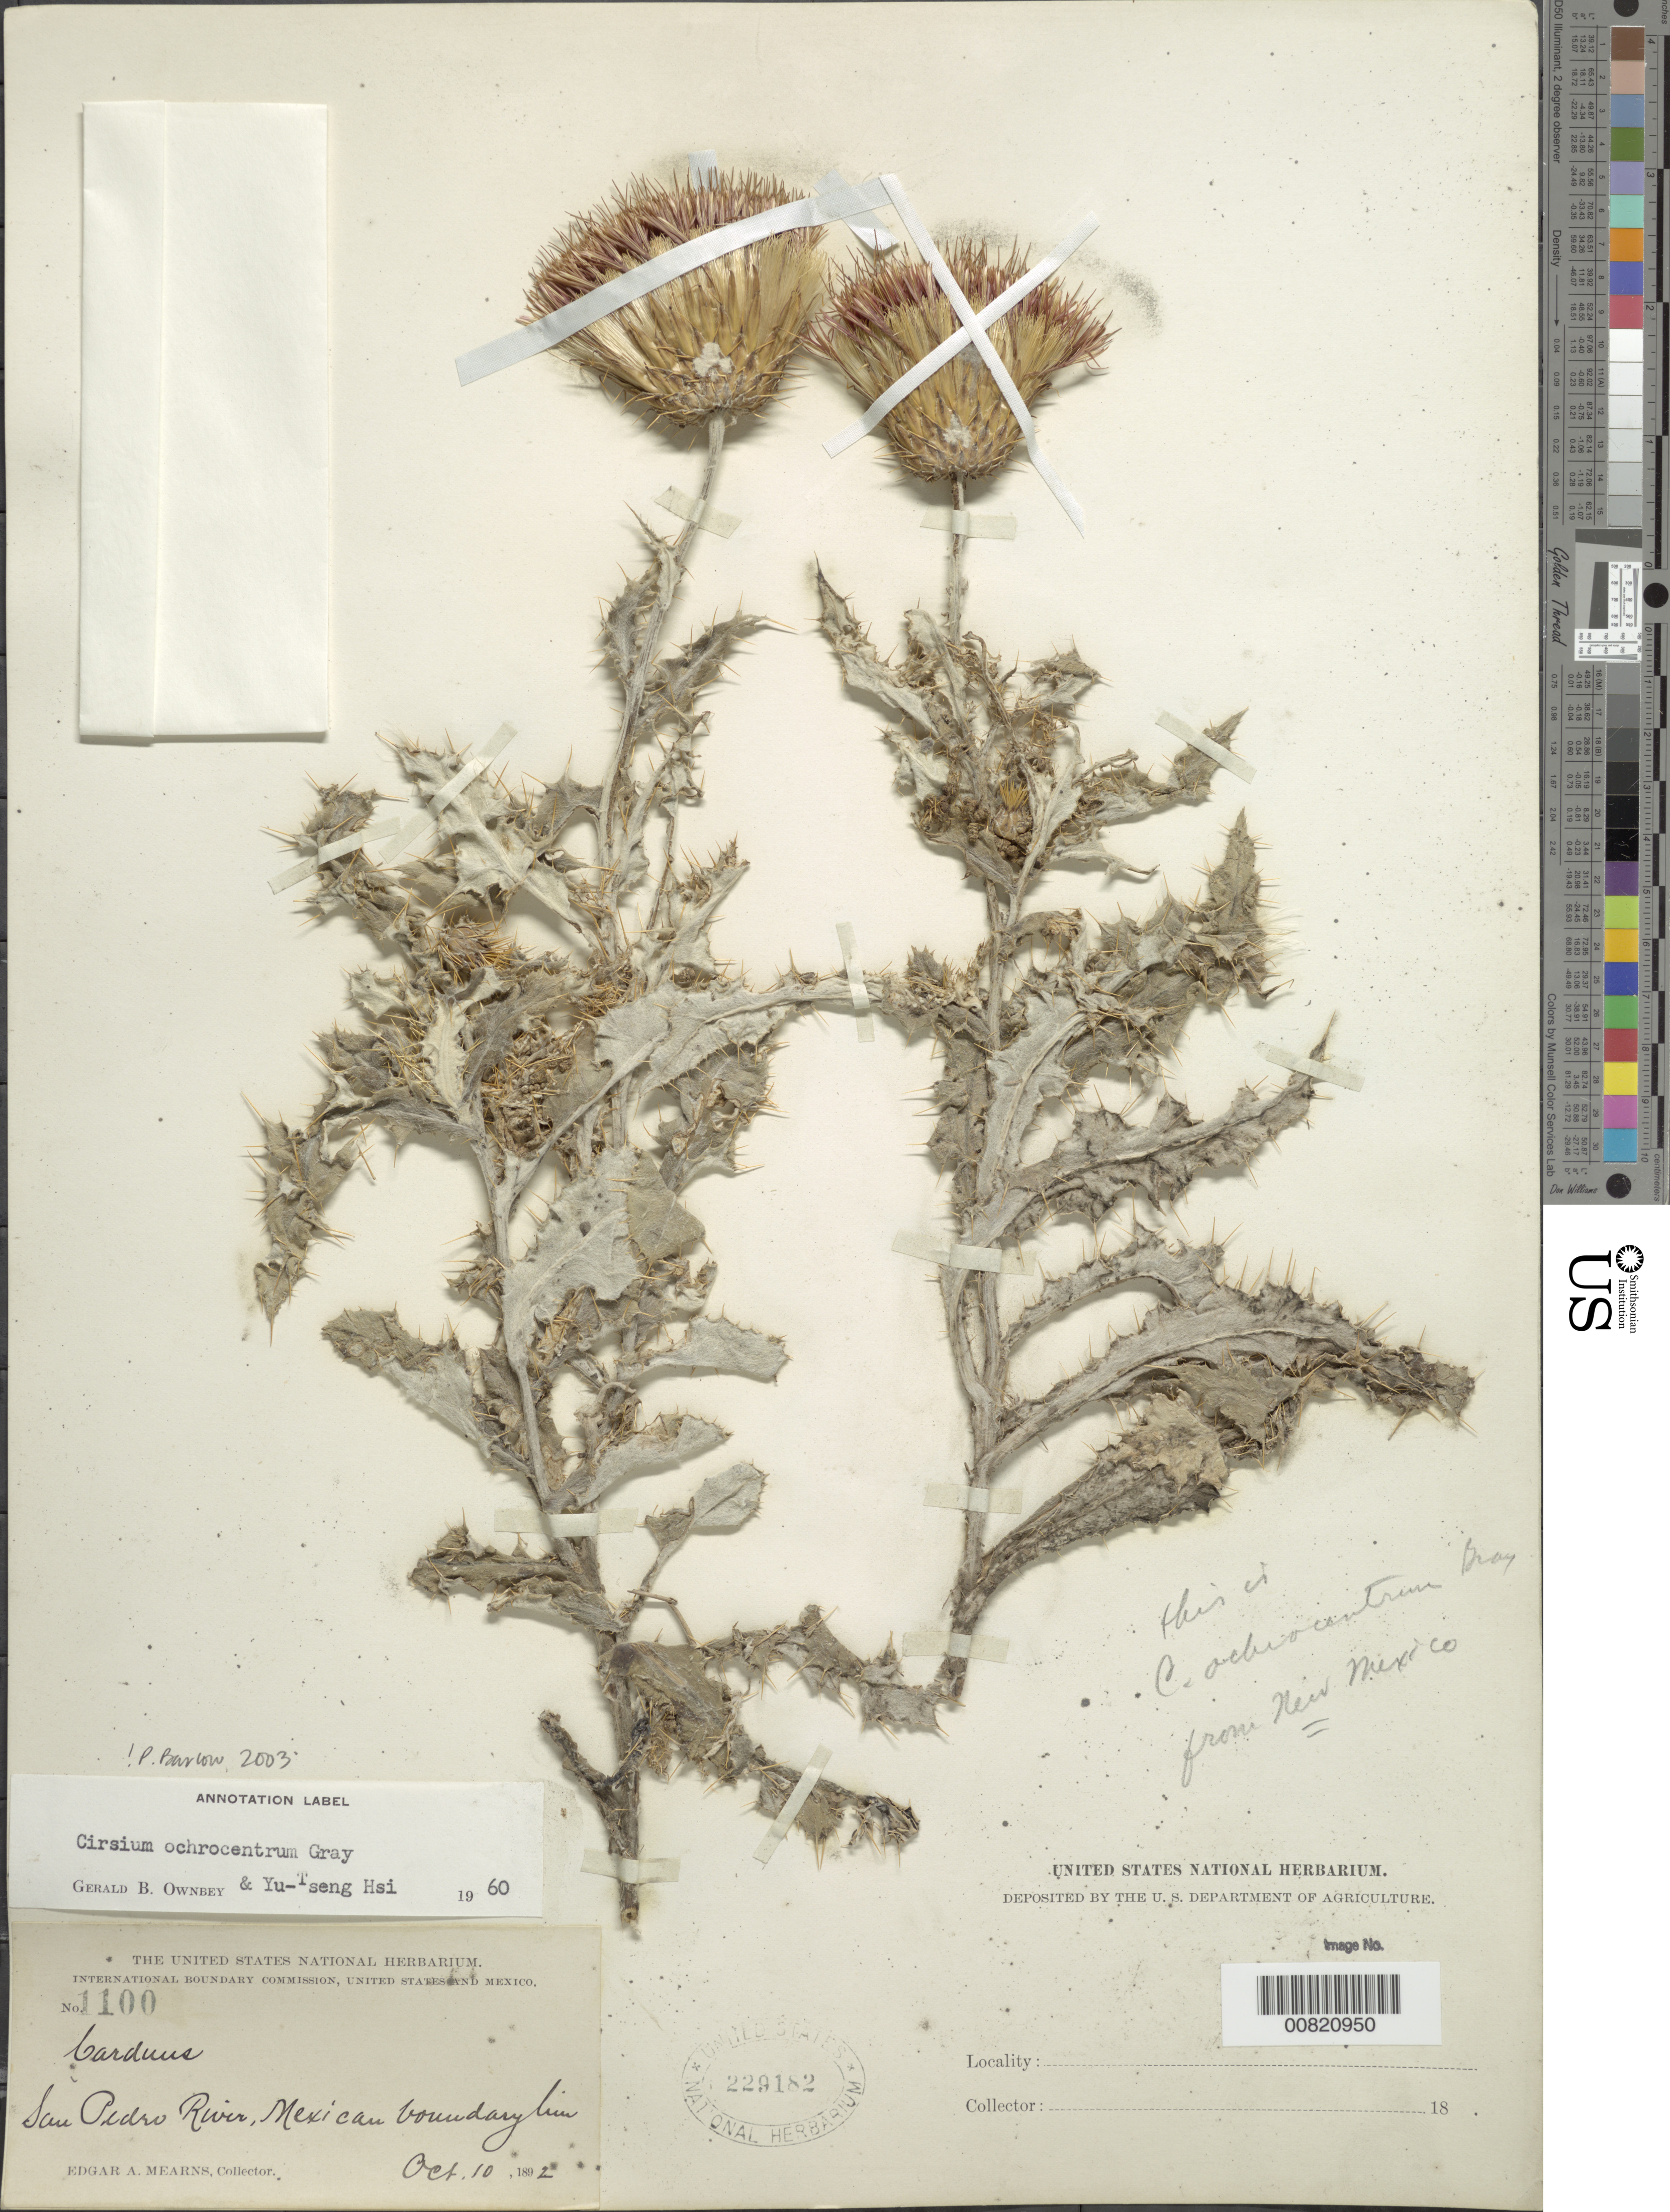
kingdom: Plantae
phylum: Tracheophyta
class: Magnoliopsida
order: Asterales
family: Asteraceae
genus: Cirsium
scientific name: Cirsium ochrocentrum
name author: A. Gray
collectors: E. A. Mearns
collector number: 1100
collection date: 1892-10-10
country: United States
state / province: New Mexico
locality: San Pedro river, Mexican Boundary line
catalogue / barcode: US 229182